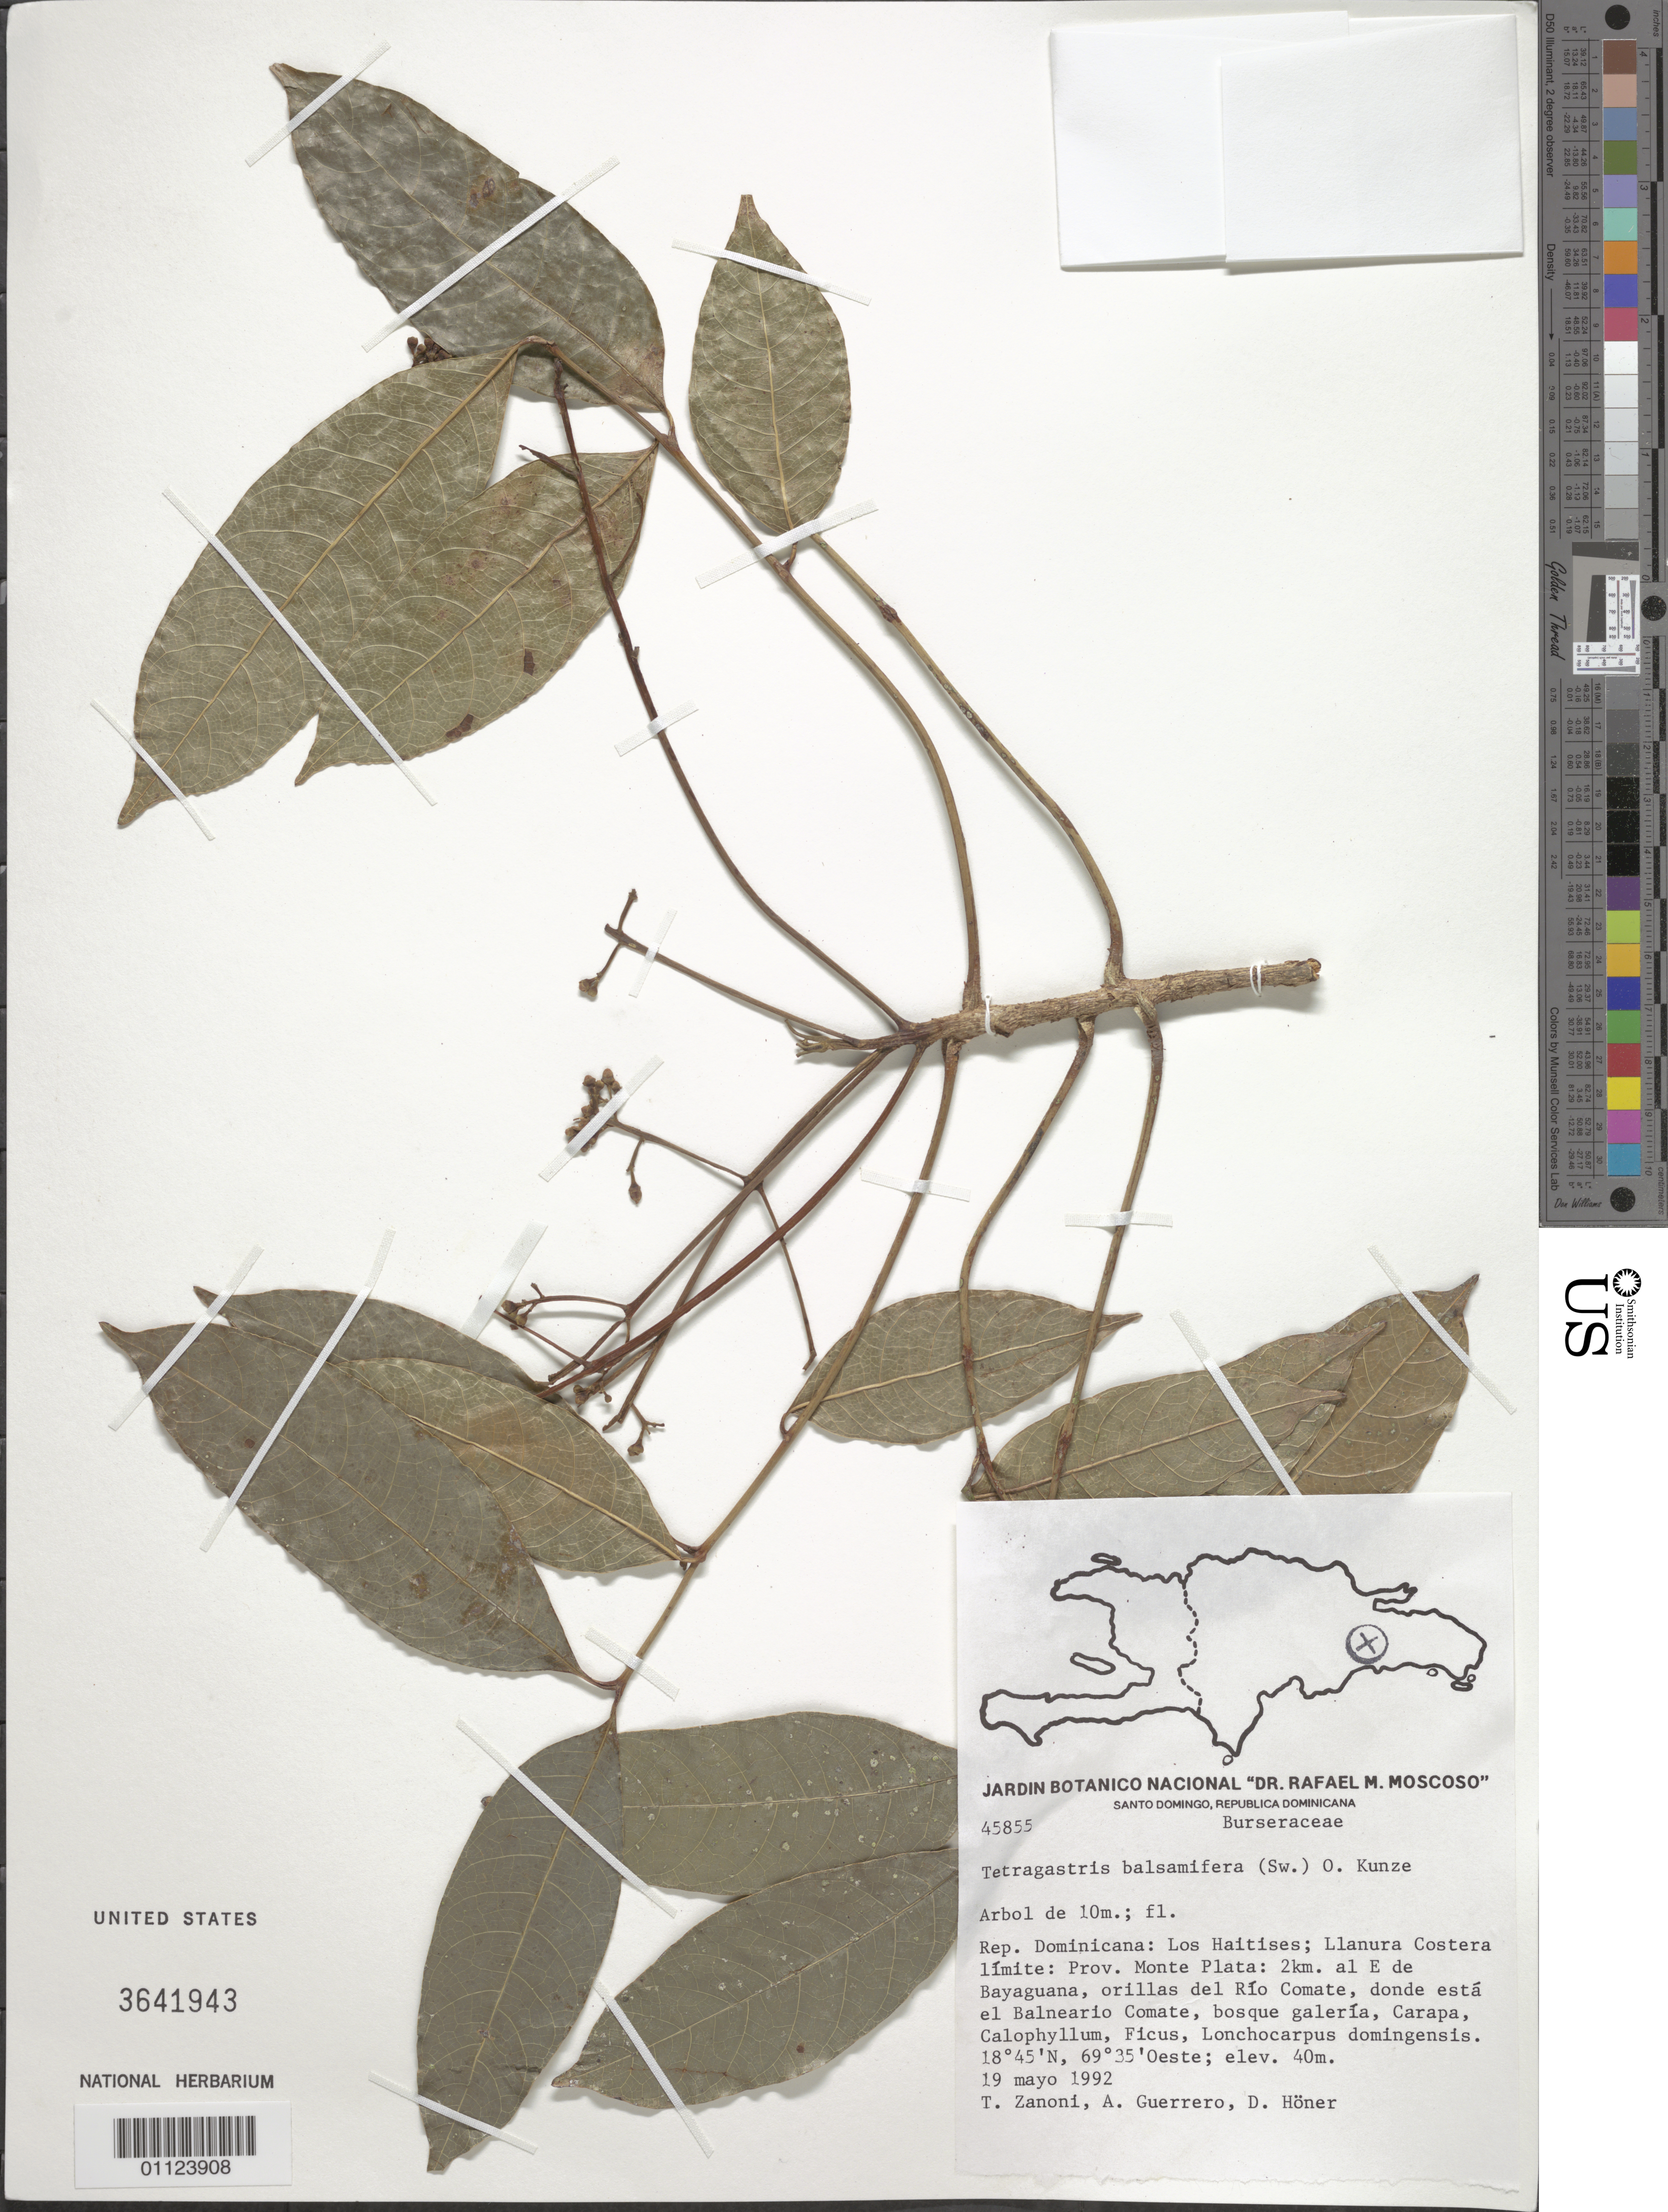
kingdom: Plantae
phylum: Tracheophyta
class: Magnoliopsida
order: Sapindales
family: Burseraceae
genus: Protium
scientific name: Protium balsamiferum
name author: (Sw.) Daly & P. Fine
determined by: Daly, Douglas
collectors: T. A. Zanoni, A. Guerrero & D. Höner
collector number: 45855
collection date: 1992-05-19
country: Dominican Republic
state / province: Monte Plata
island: Hispaniola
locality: Los Haitises; Llanura Costera límite, 2 km al E de Bayaguana, orillas del Río Comate, donde está el Balneario Comate.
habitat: Bosque galería, Carapa, Calophyllum, Ficus, Lonchocarpus domingensis.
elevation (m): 40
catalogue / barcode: US 3641943